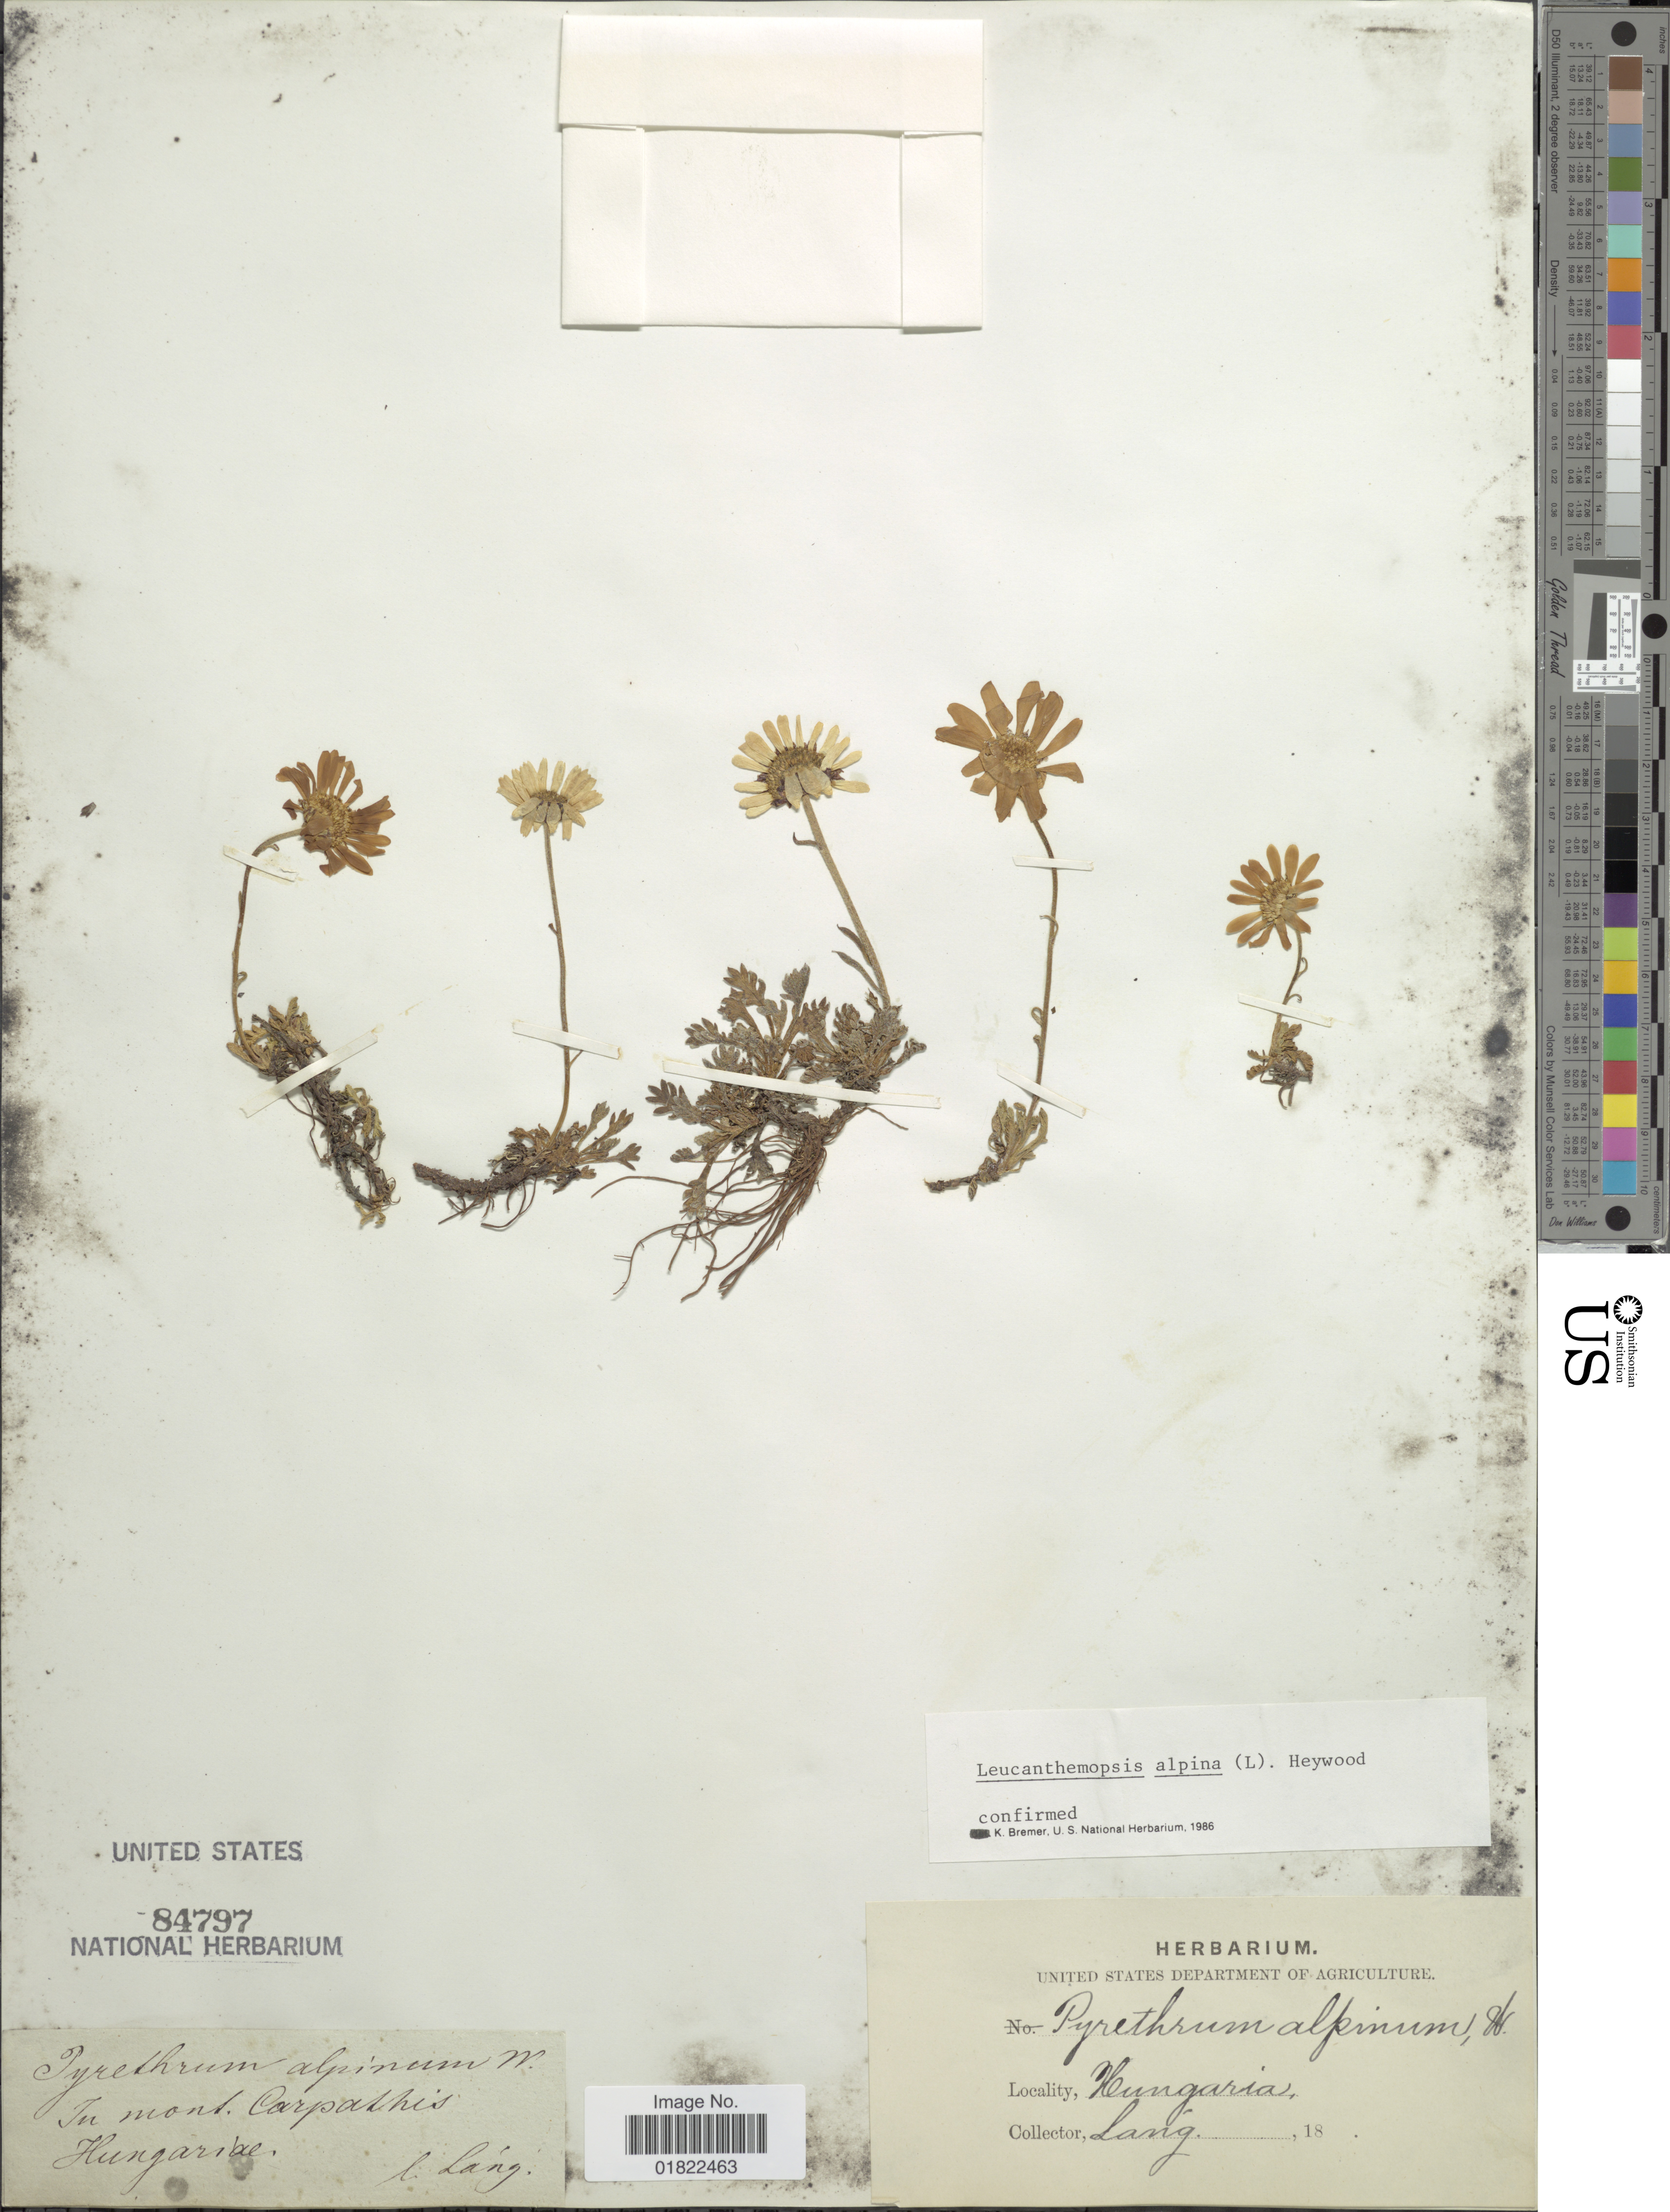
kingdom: Plantae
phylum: Tracheophyta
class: Magnoliopsida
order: Asterales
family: Asteraceae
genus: Leucanthemopsis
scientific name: Leucanthemopsis alpina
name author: (L.) Heywood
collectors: -- Lang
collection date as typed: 18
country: Hungary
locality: In mont Carpathis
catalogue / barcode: US 84797